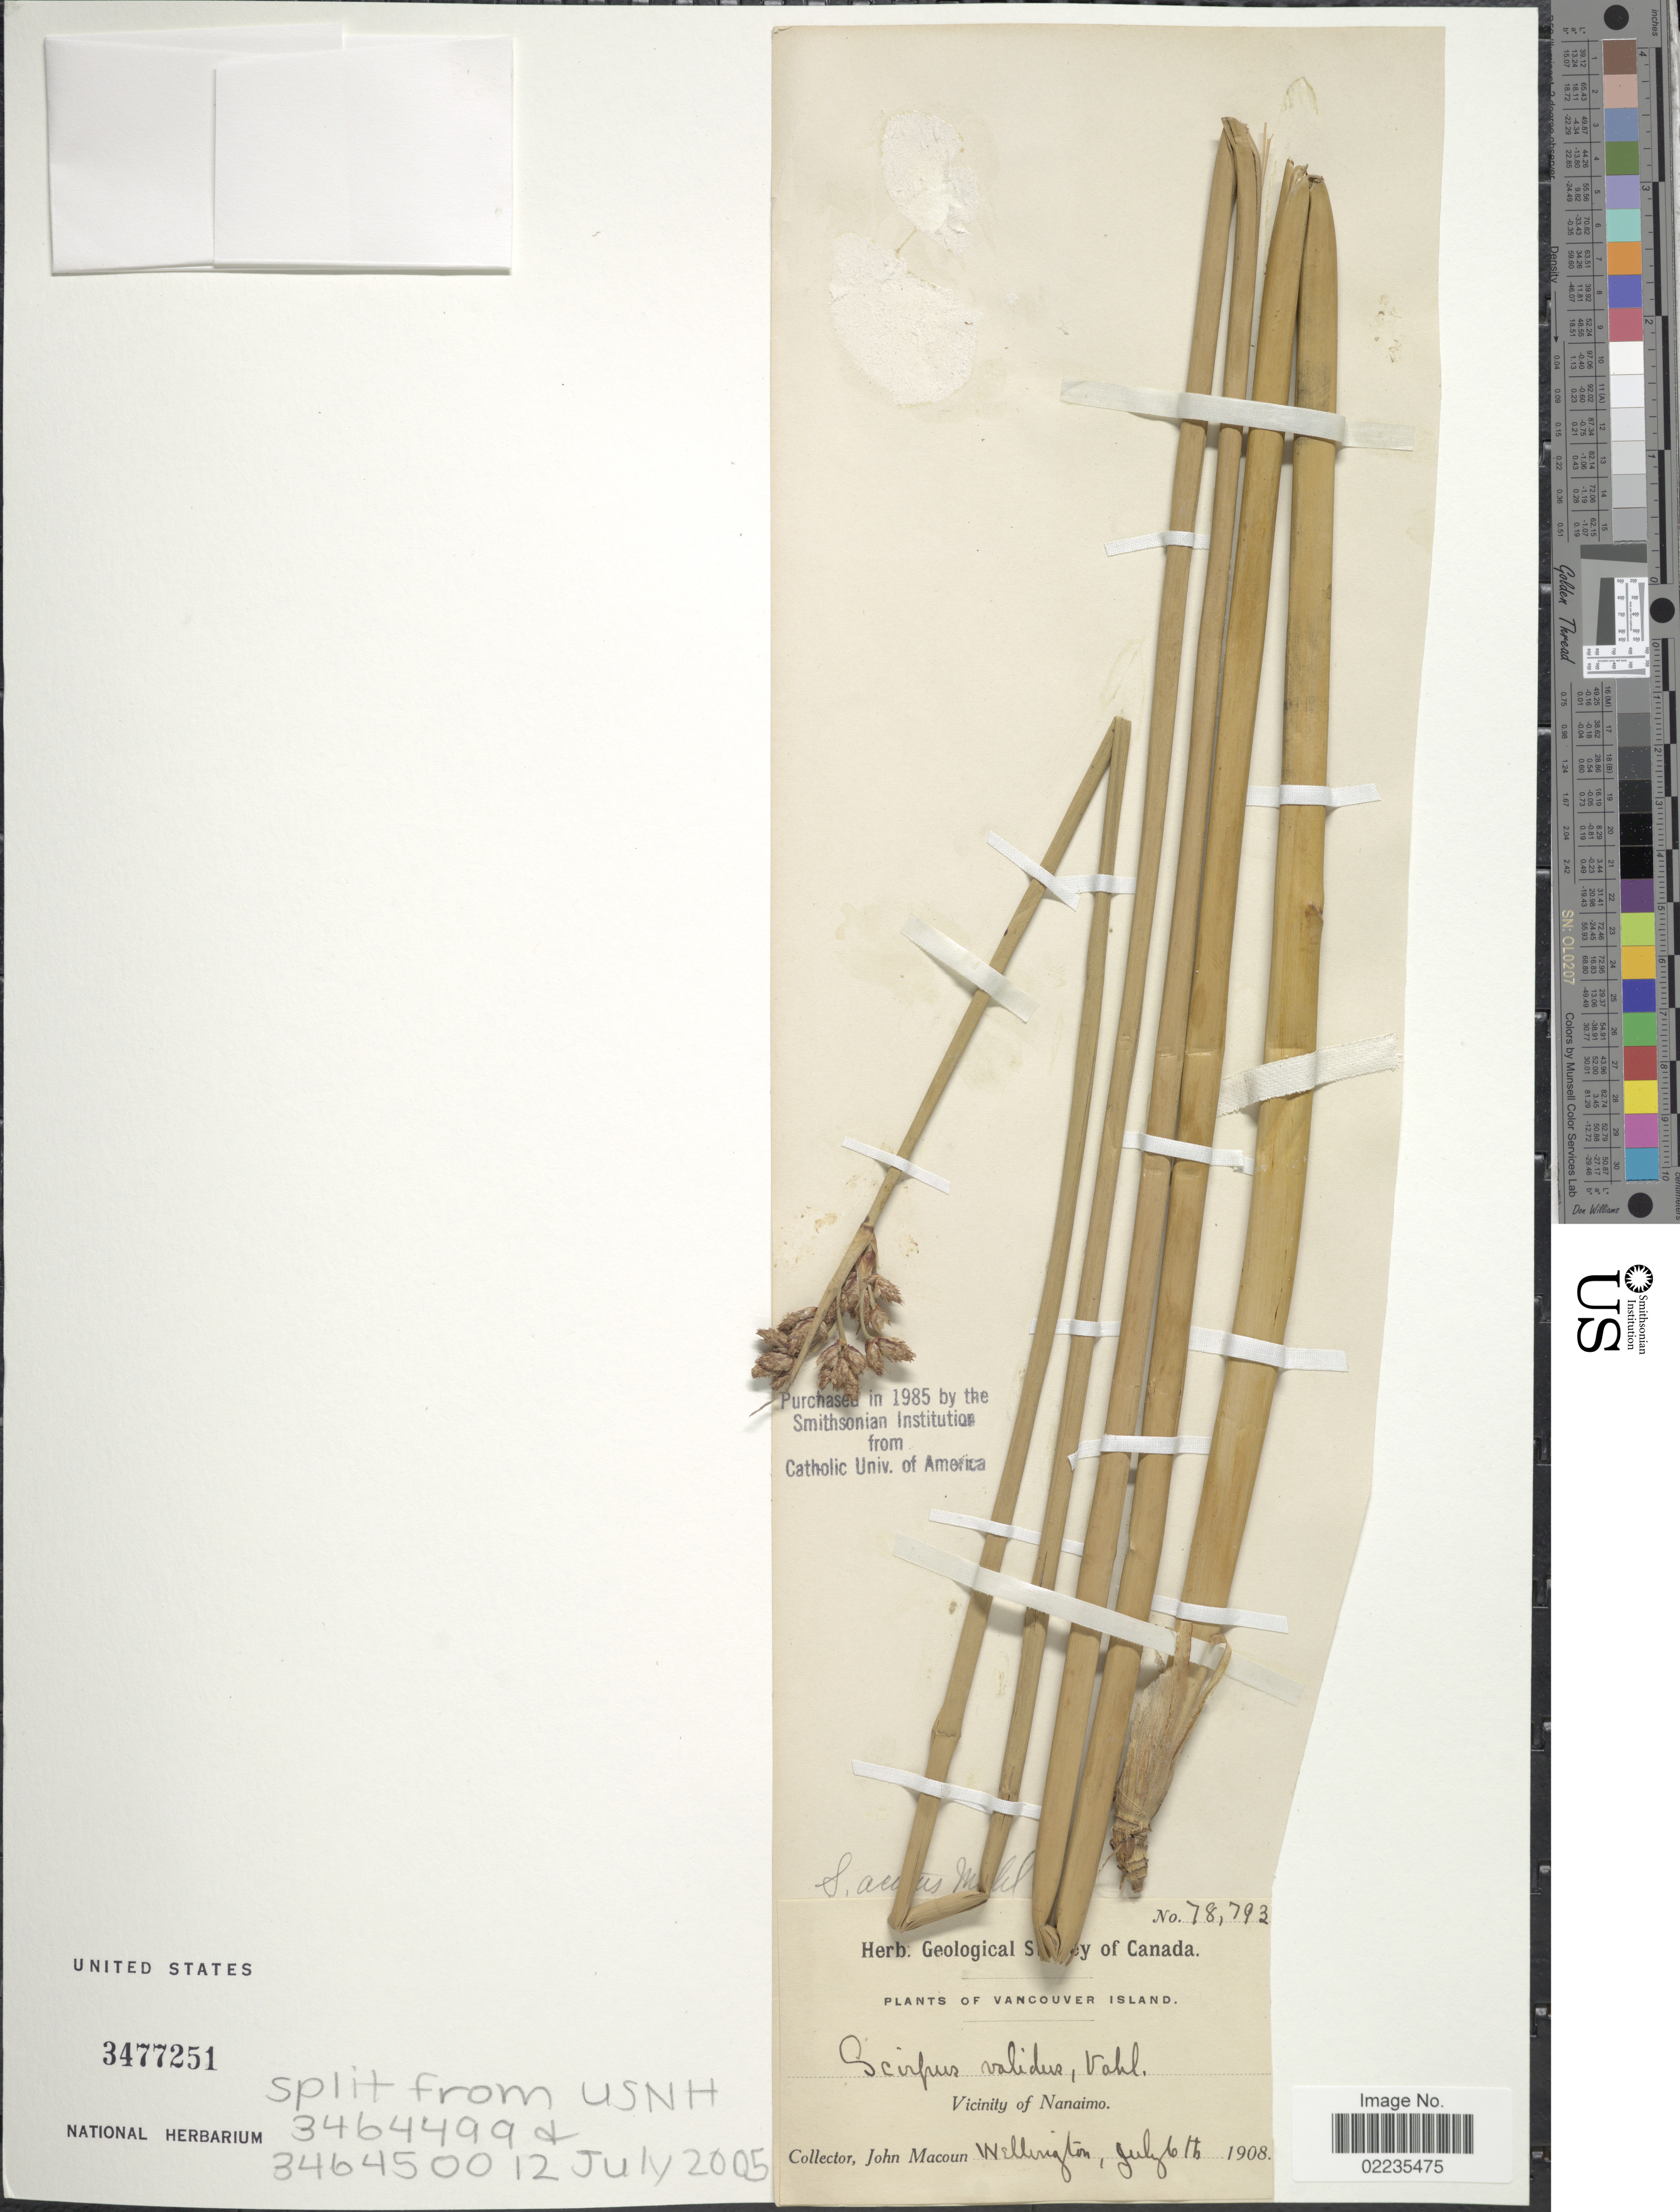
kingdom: Plantae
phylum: Tracheophyta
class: Liliopsida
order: Poales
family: Cyperaceae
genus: Schoenoplectus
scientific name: Schoenoplectus acutus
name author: (Muhl. ex Bigelow) Á. Löve & D. Löve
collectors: J. Macoun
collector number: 78793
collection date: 1908-07-06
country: Canada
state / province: British Columbia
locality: Vancouver Island, Vicinity of Nanaimo, Wellington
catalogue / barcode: US 3477251